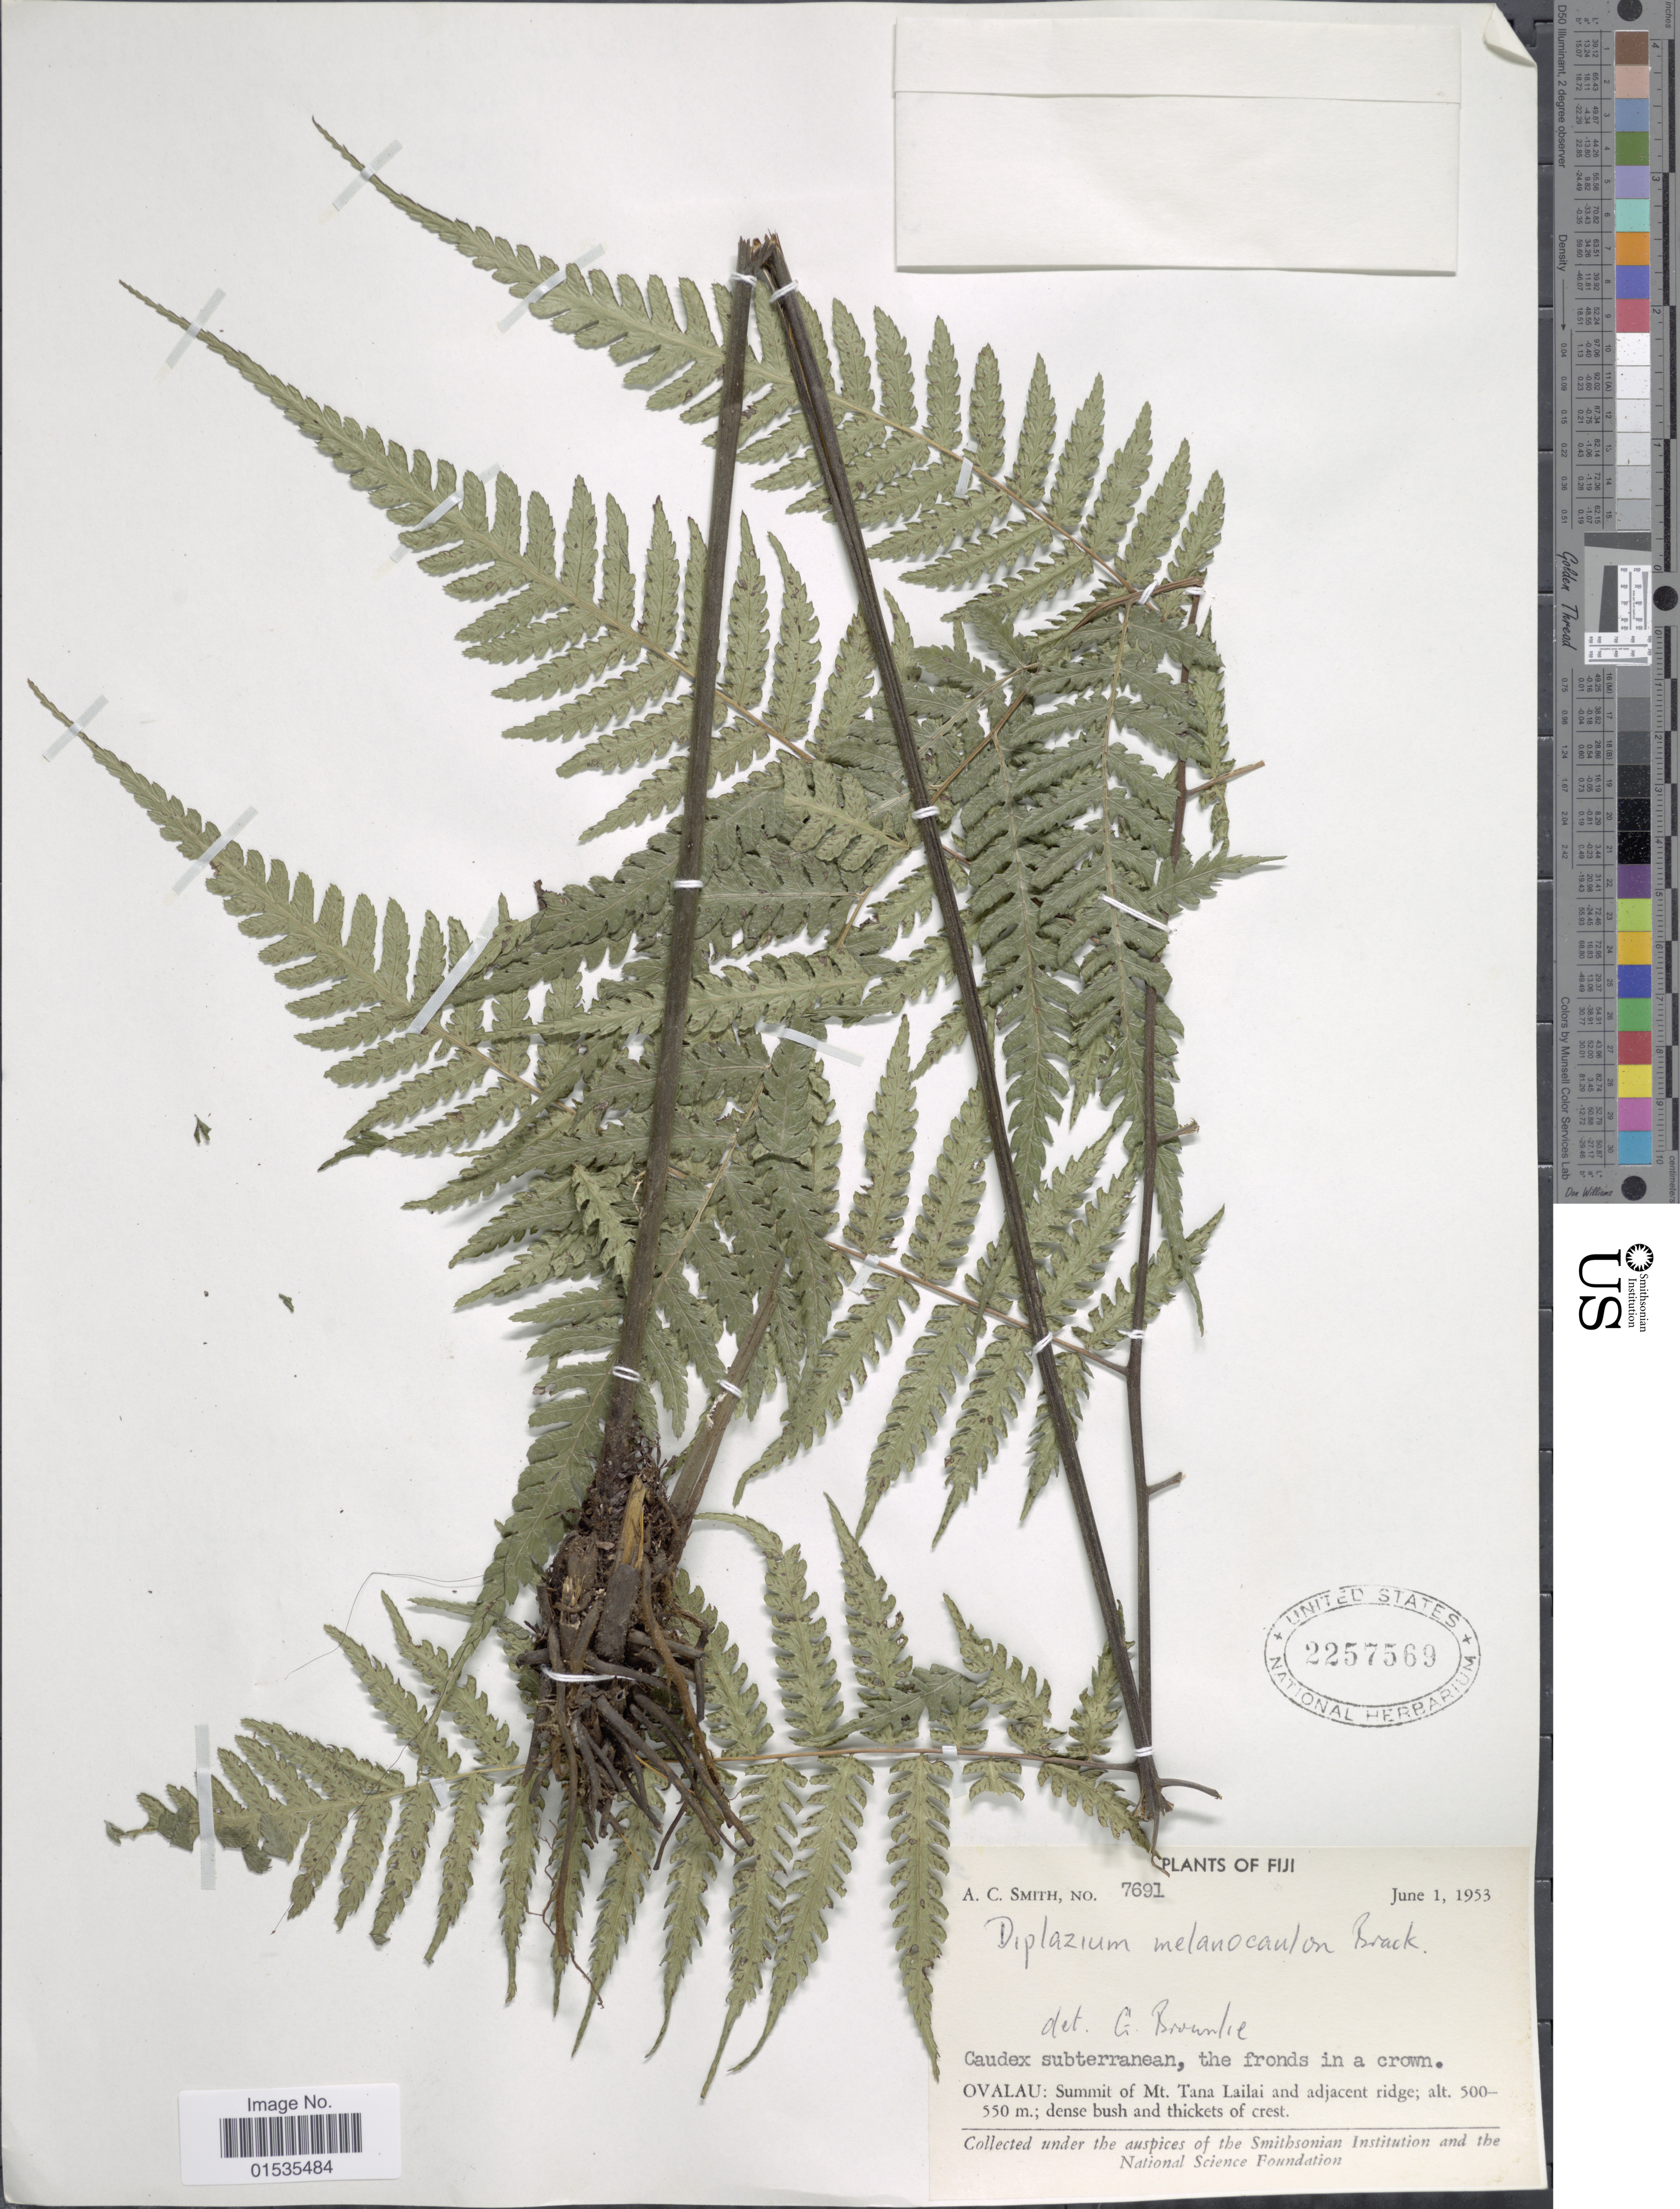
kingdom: Plantae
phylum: Tracheophyta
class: Polypodiopsida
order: Polypodiales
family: Athyriaceae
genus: Diplazium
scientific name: Diplazium melanocaulon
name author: Brack. in Wilkes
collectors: A. C. Smith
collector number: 7691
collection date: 1953-06-01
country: Fiji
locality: Ovalau: Summit of Mt. Tana Lailai and adjacent ridge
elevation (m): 500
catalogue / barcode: US 2257569